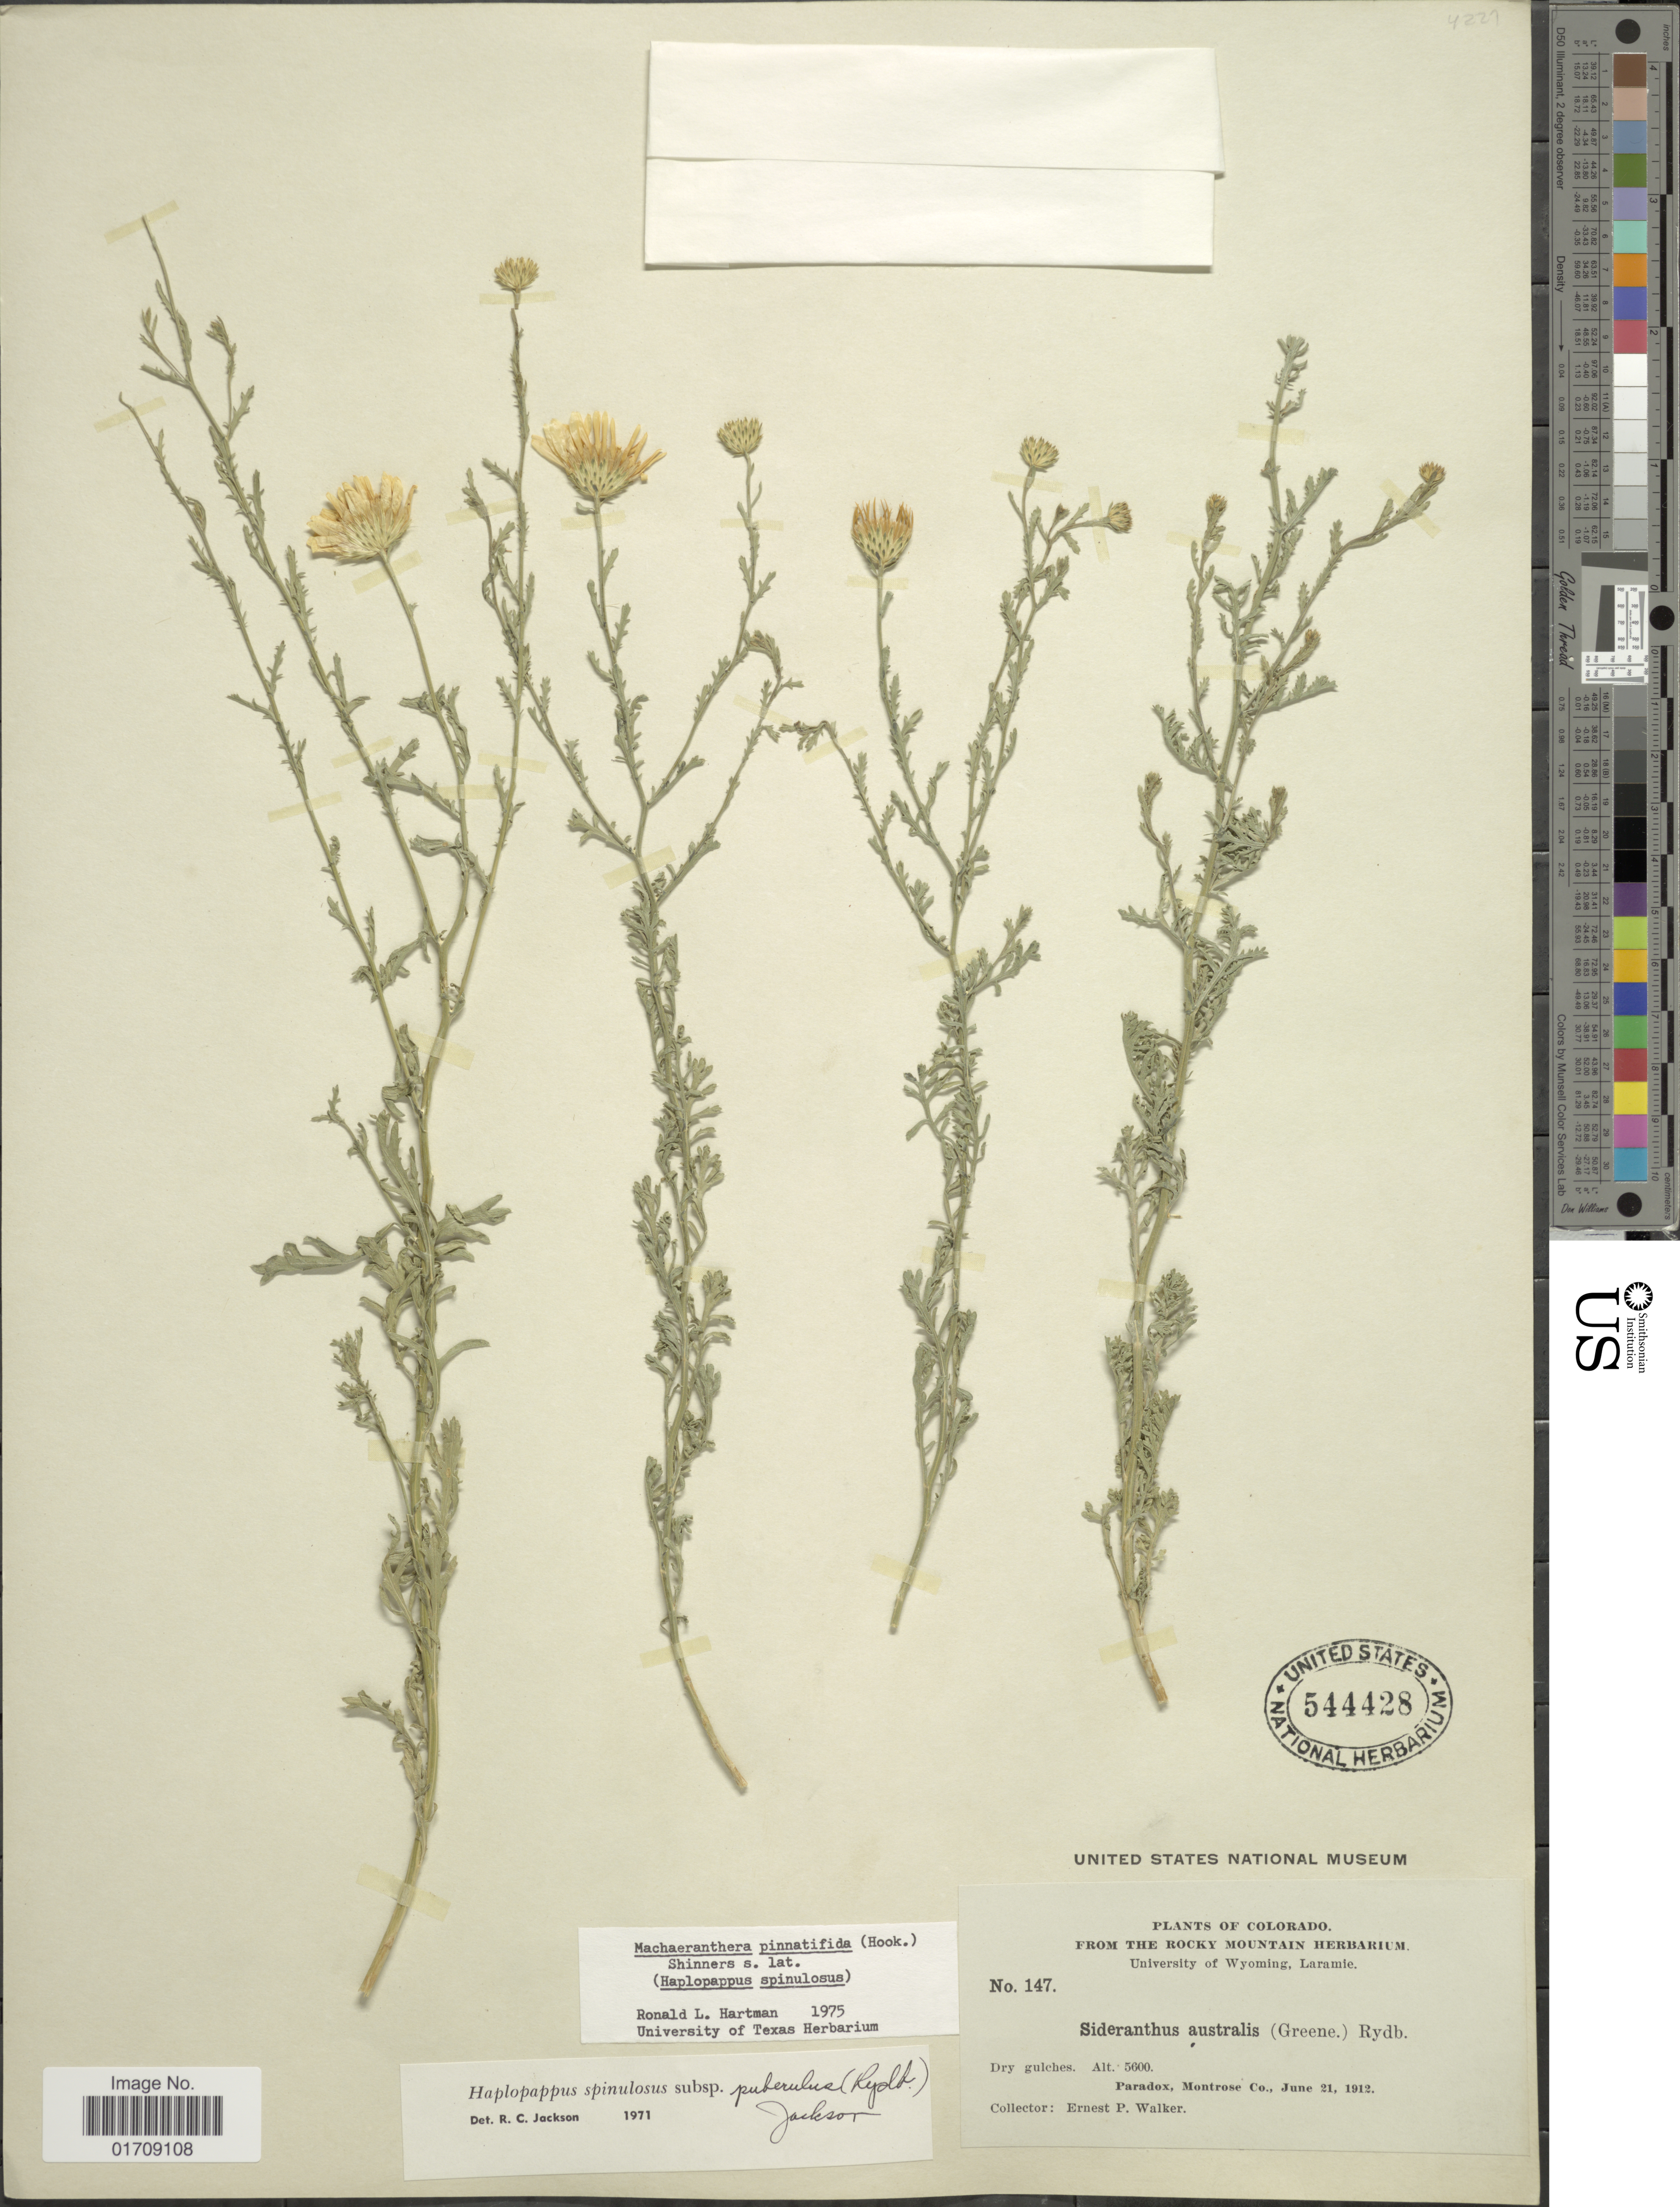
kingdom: Plantae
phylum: Tracheophyta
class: Magnoliopsida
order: Asterales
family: Asteraceae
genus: Machaeranthera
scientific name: Machaeranthera pinnatifida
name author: (Hook.) Shinners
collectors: E. P. Walker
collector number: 147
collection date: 1912-06-21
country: United States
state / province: Colorado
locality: Paradox, Montrose Co.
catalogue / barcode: US 544428